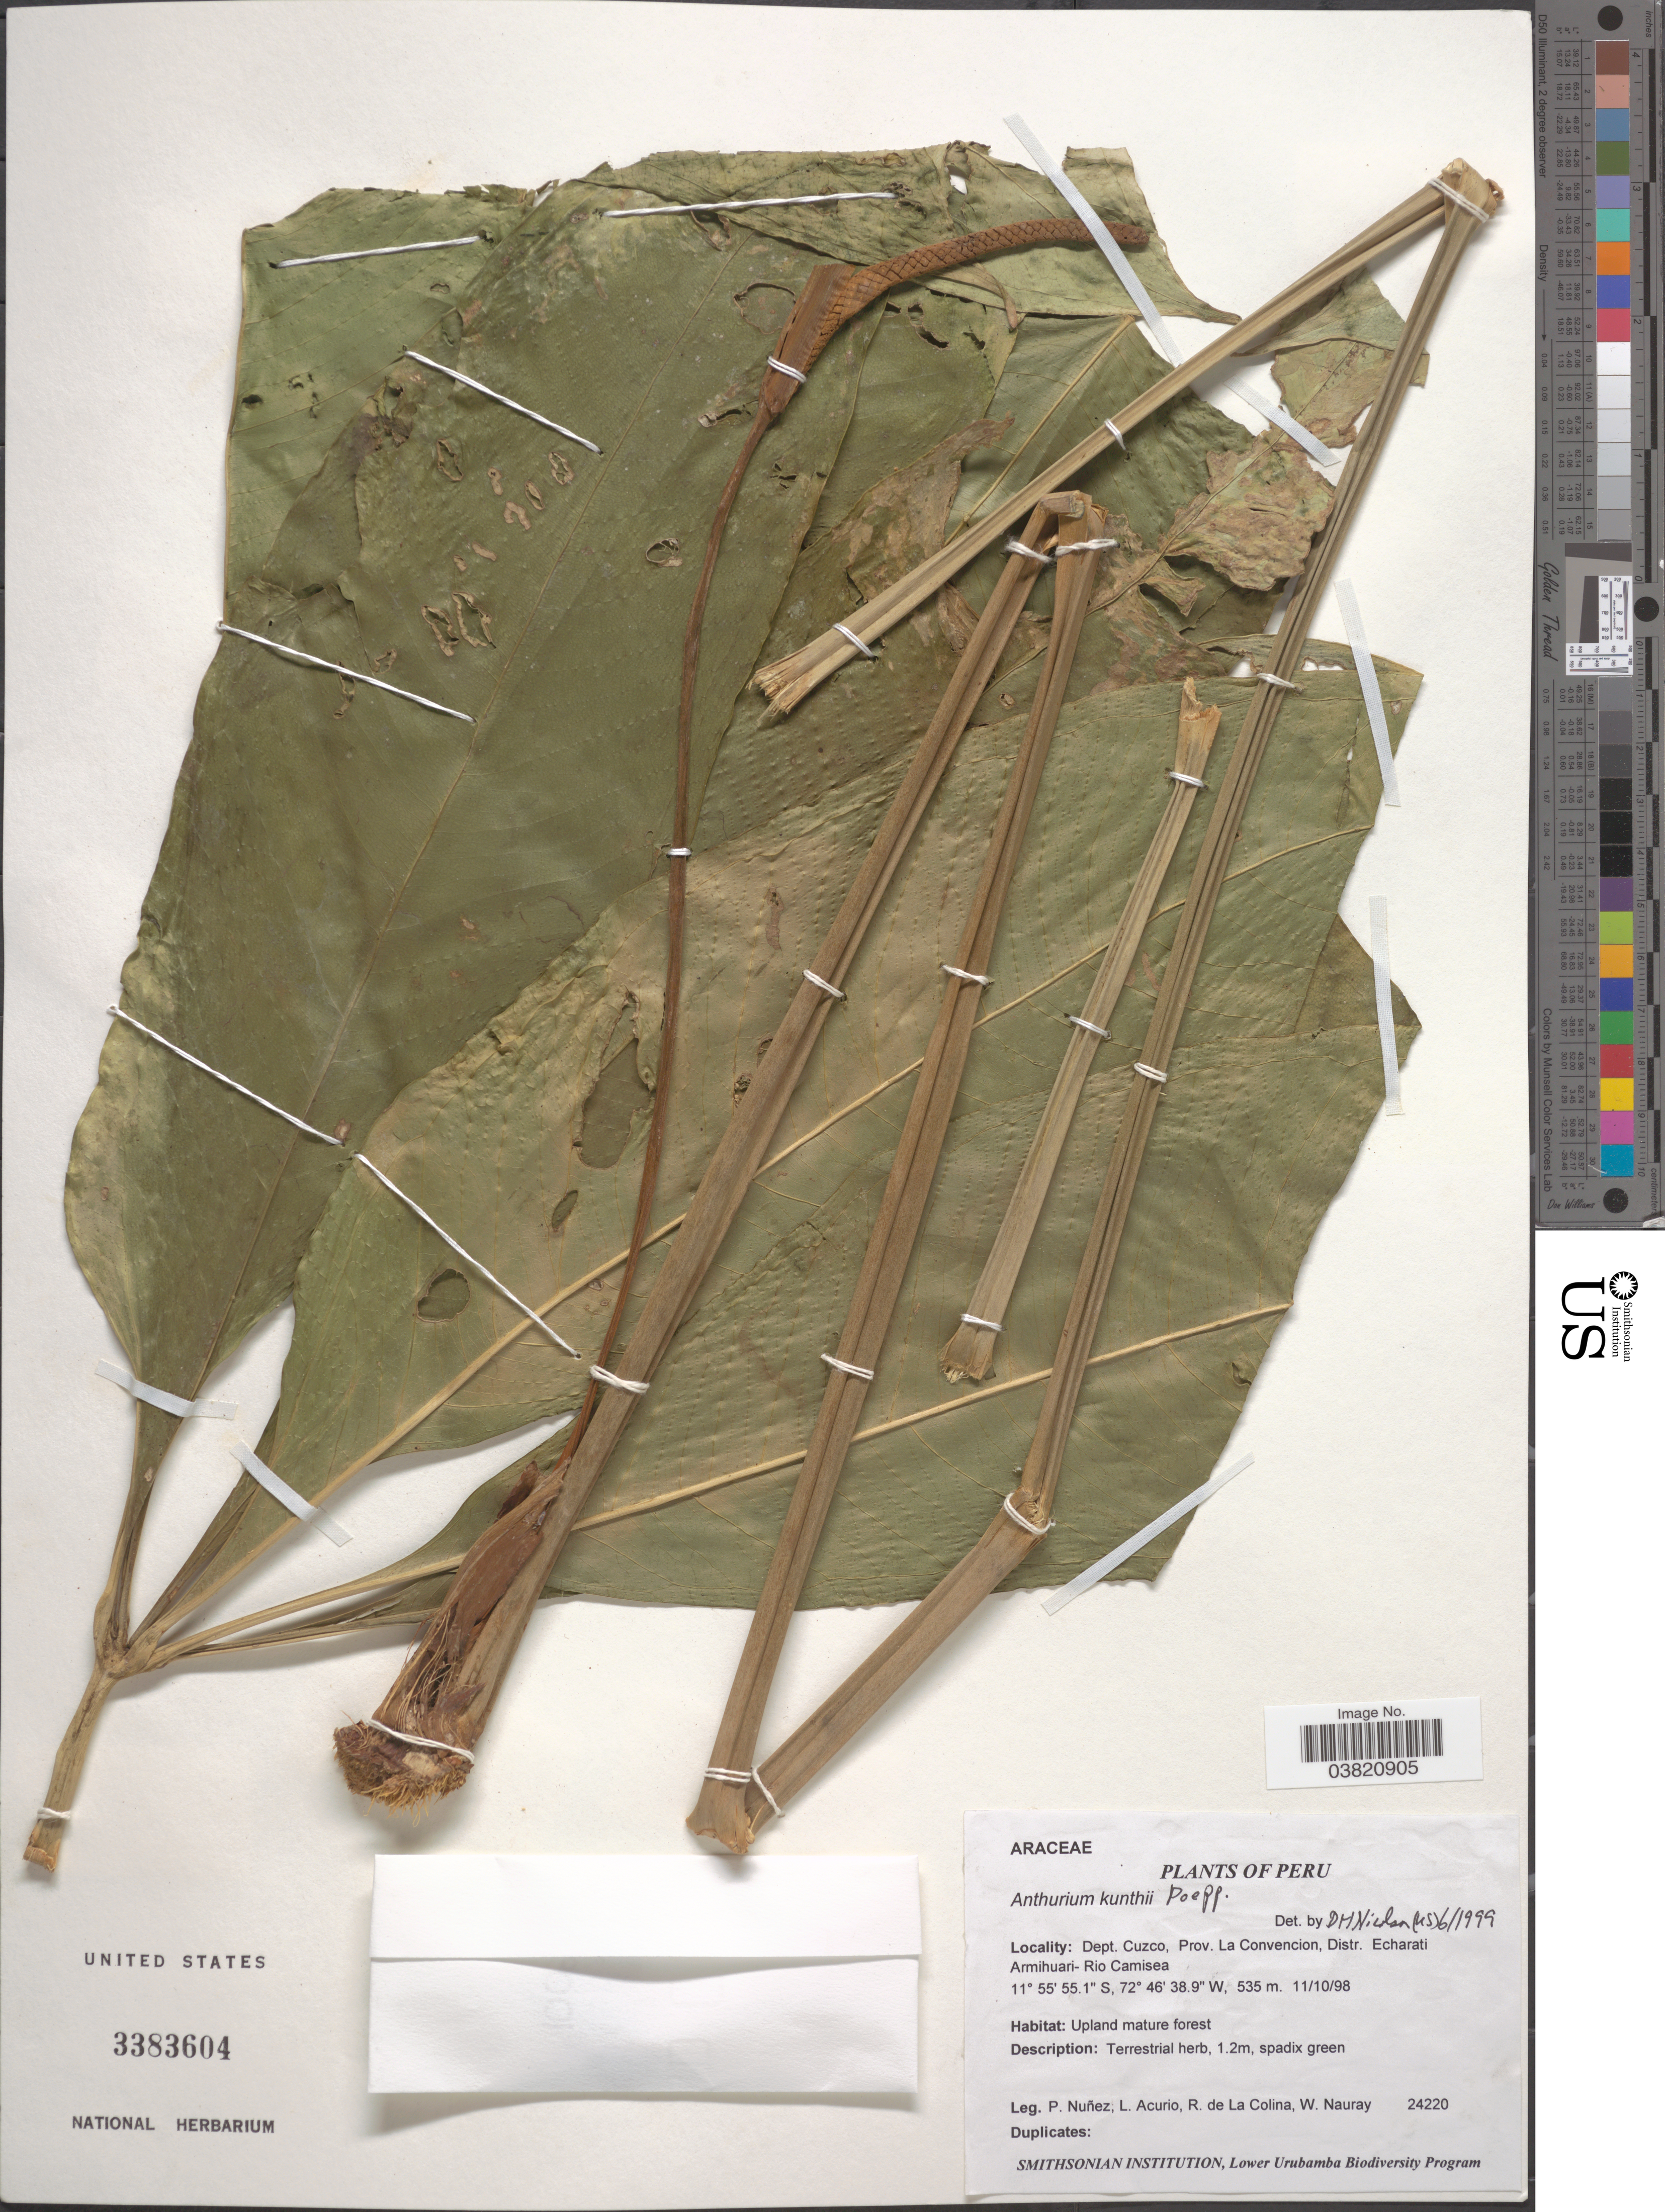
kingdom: Plantae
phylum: Tracheophyta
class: Liliopsida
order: Alismatales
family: Araceae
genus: Anthurium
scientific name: Anthurium kunthii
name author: Poepp.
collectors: P. Nuñez V., L. Acurio, R. de La Colina & W. Nauray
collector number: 24220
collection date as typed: Transcribed d/m/y: 11/10/98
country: Peru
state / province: Cusco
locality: Dept. Cuzco, Prov. La Convencion, Distr. Echarati Armihuari- Rio Camisea.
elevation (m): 535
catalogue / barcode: US 3383604